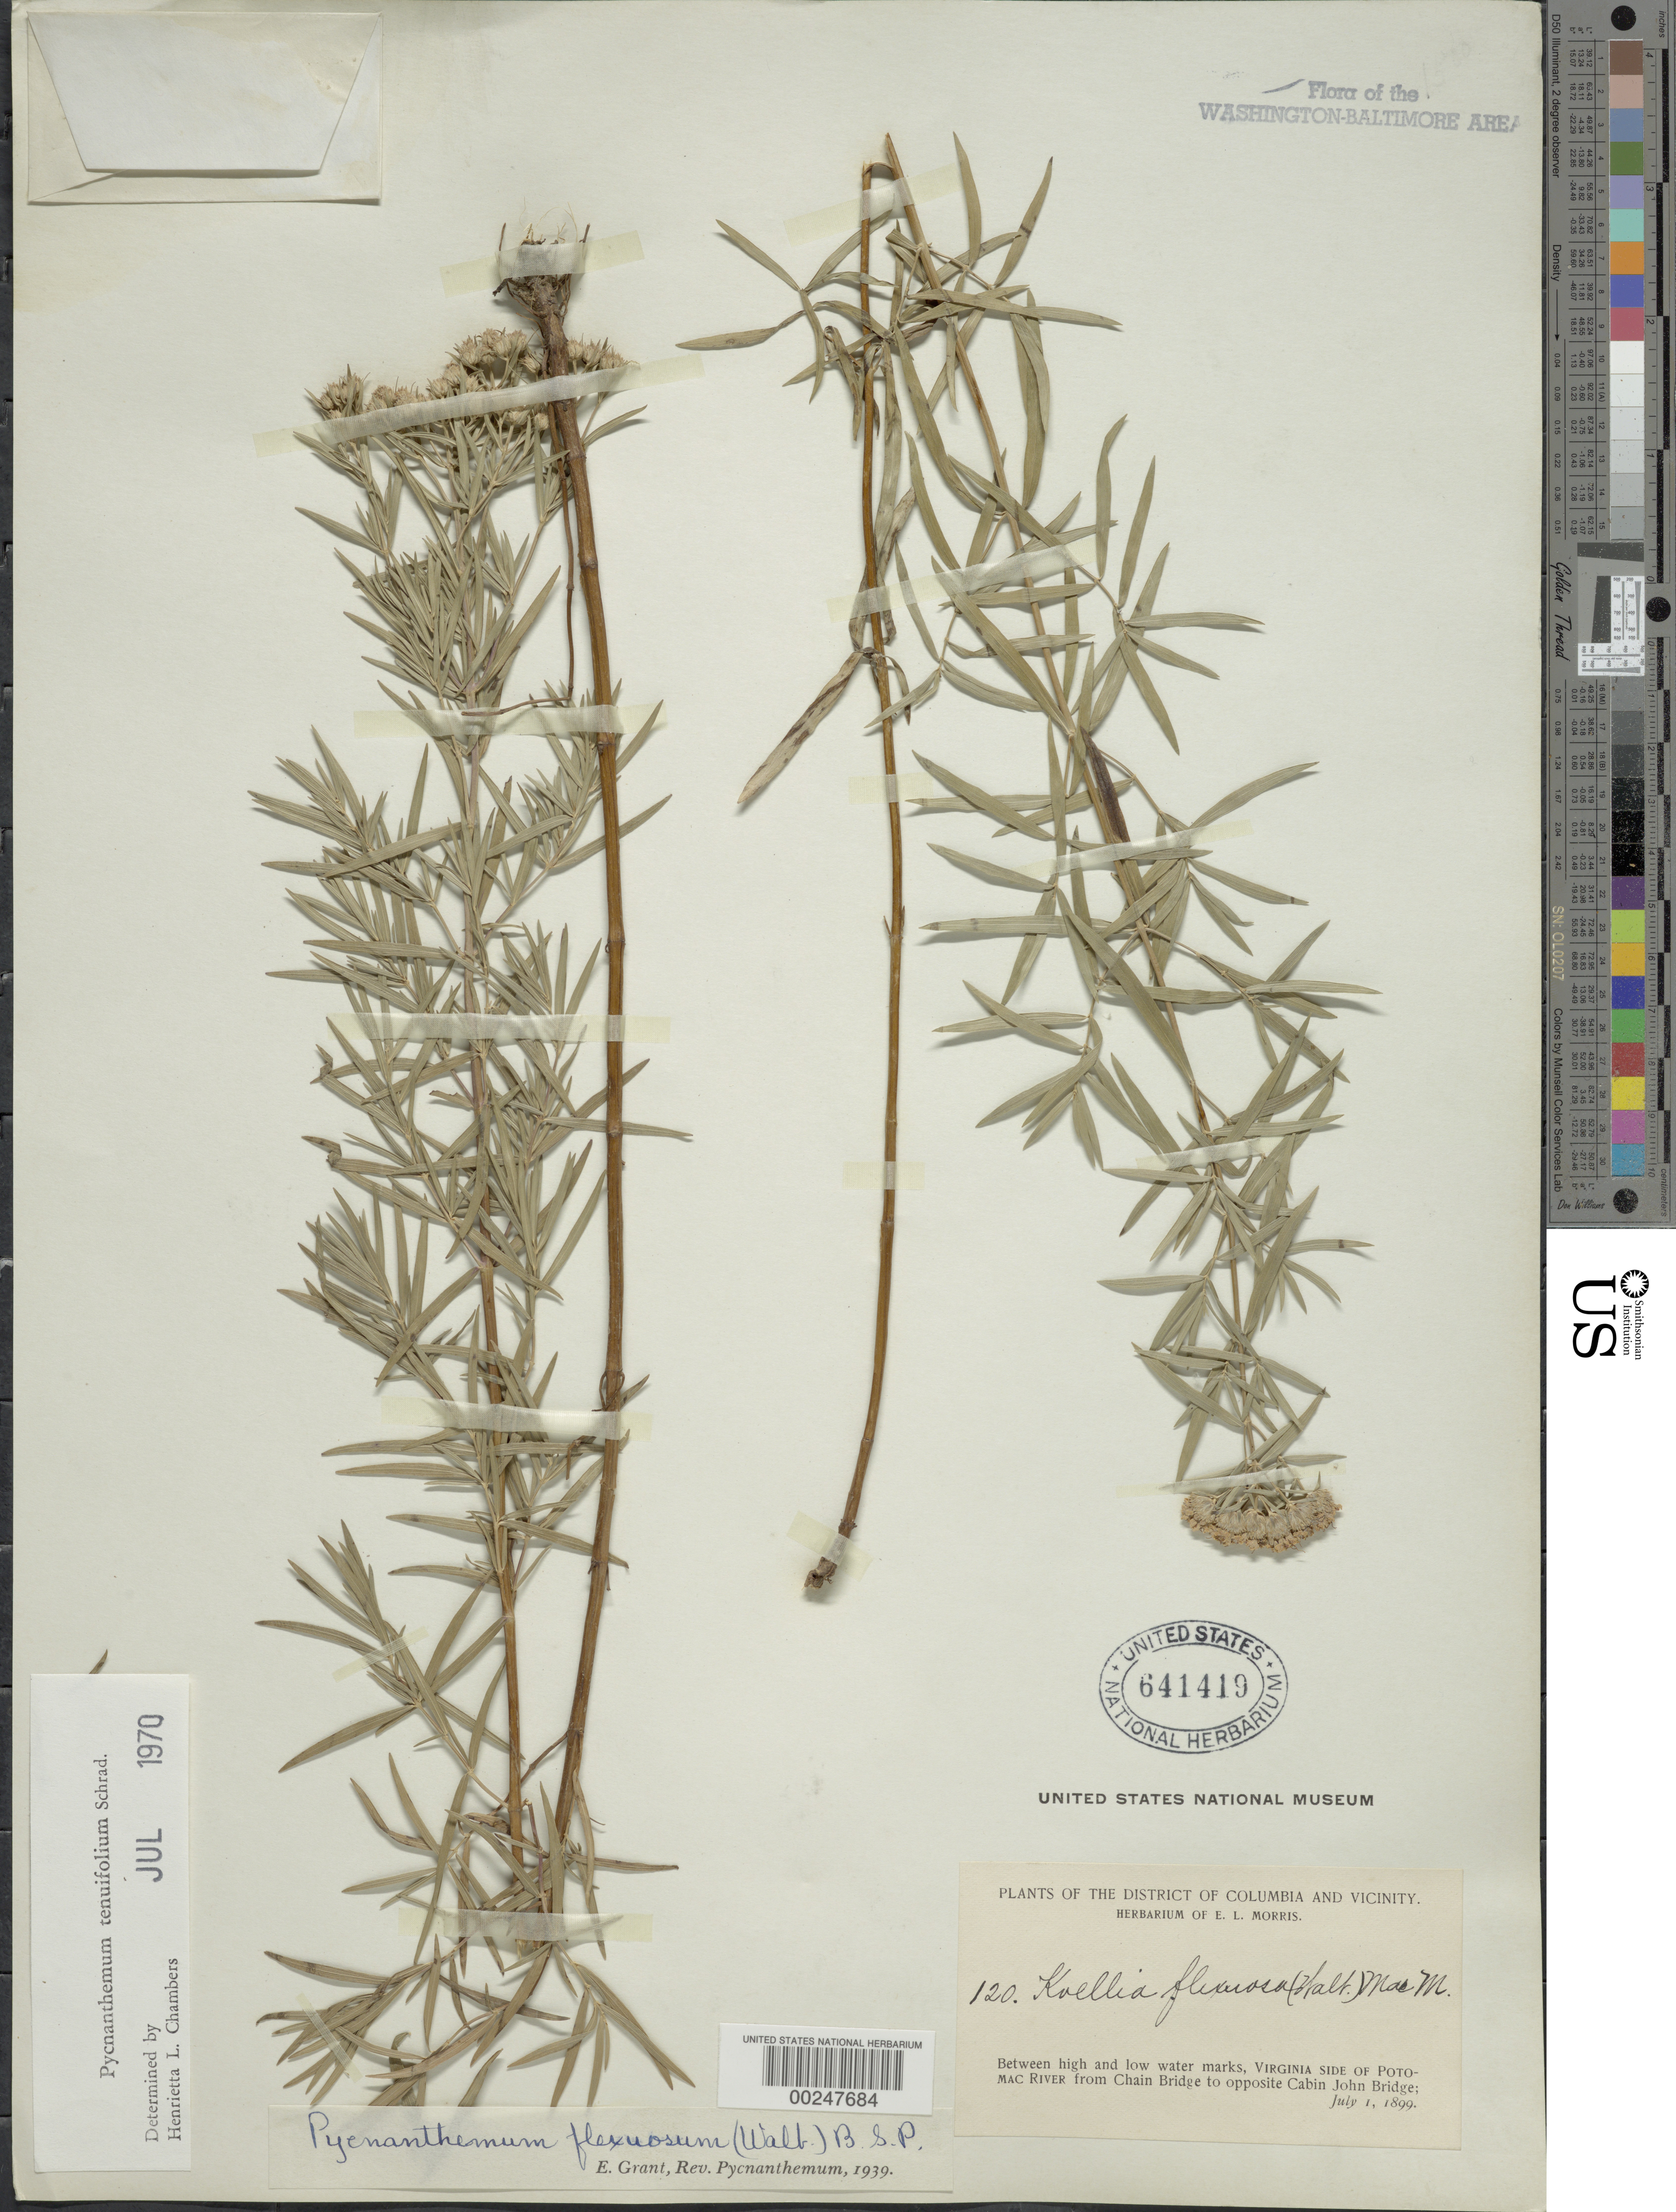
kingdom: Plantae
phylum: Tracheophyta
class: Magnoliopsida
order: Lamiales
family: Lamiaceae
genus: Pycnanthemum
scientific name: Pycnanthemum tenuifolium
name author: Schrad.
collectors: E. L. Morris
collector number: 120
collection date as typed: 01 Jul 1899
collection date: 1899-07-01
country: United States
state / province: Virginia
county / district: Fairfax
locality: West Falls Church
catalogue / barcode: US 641419